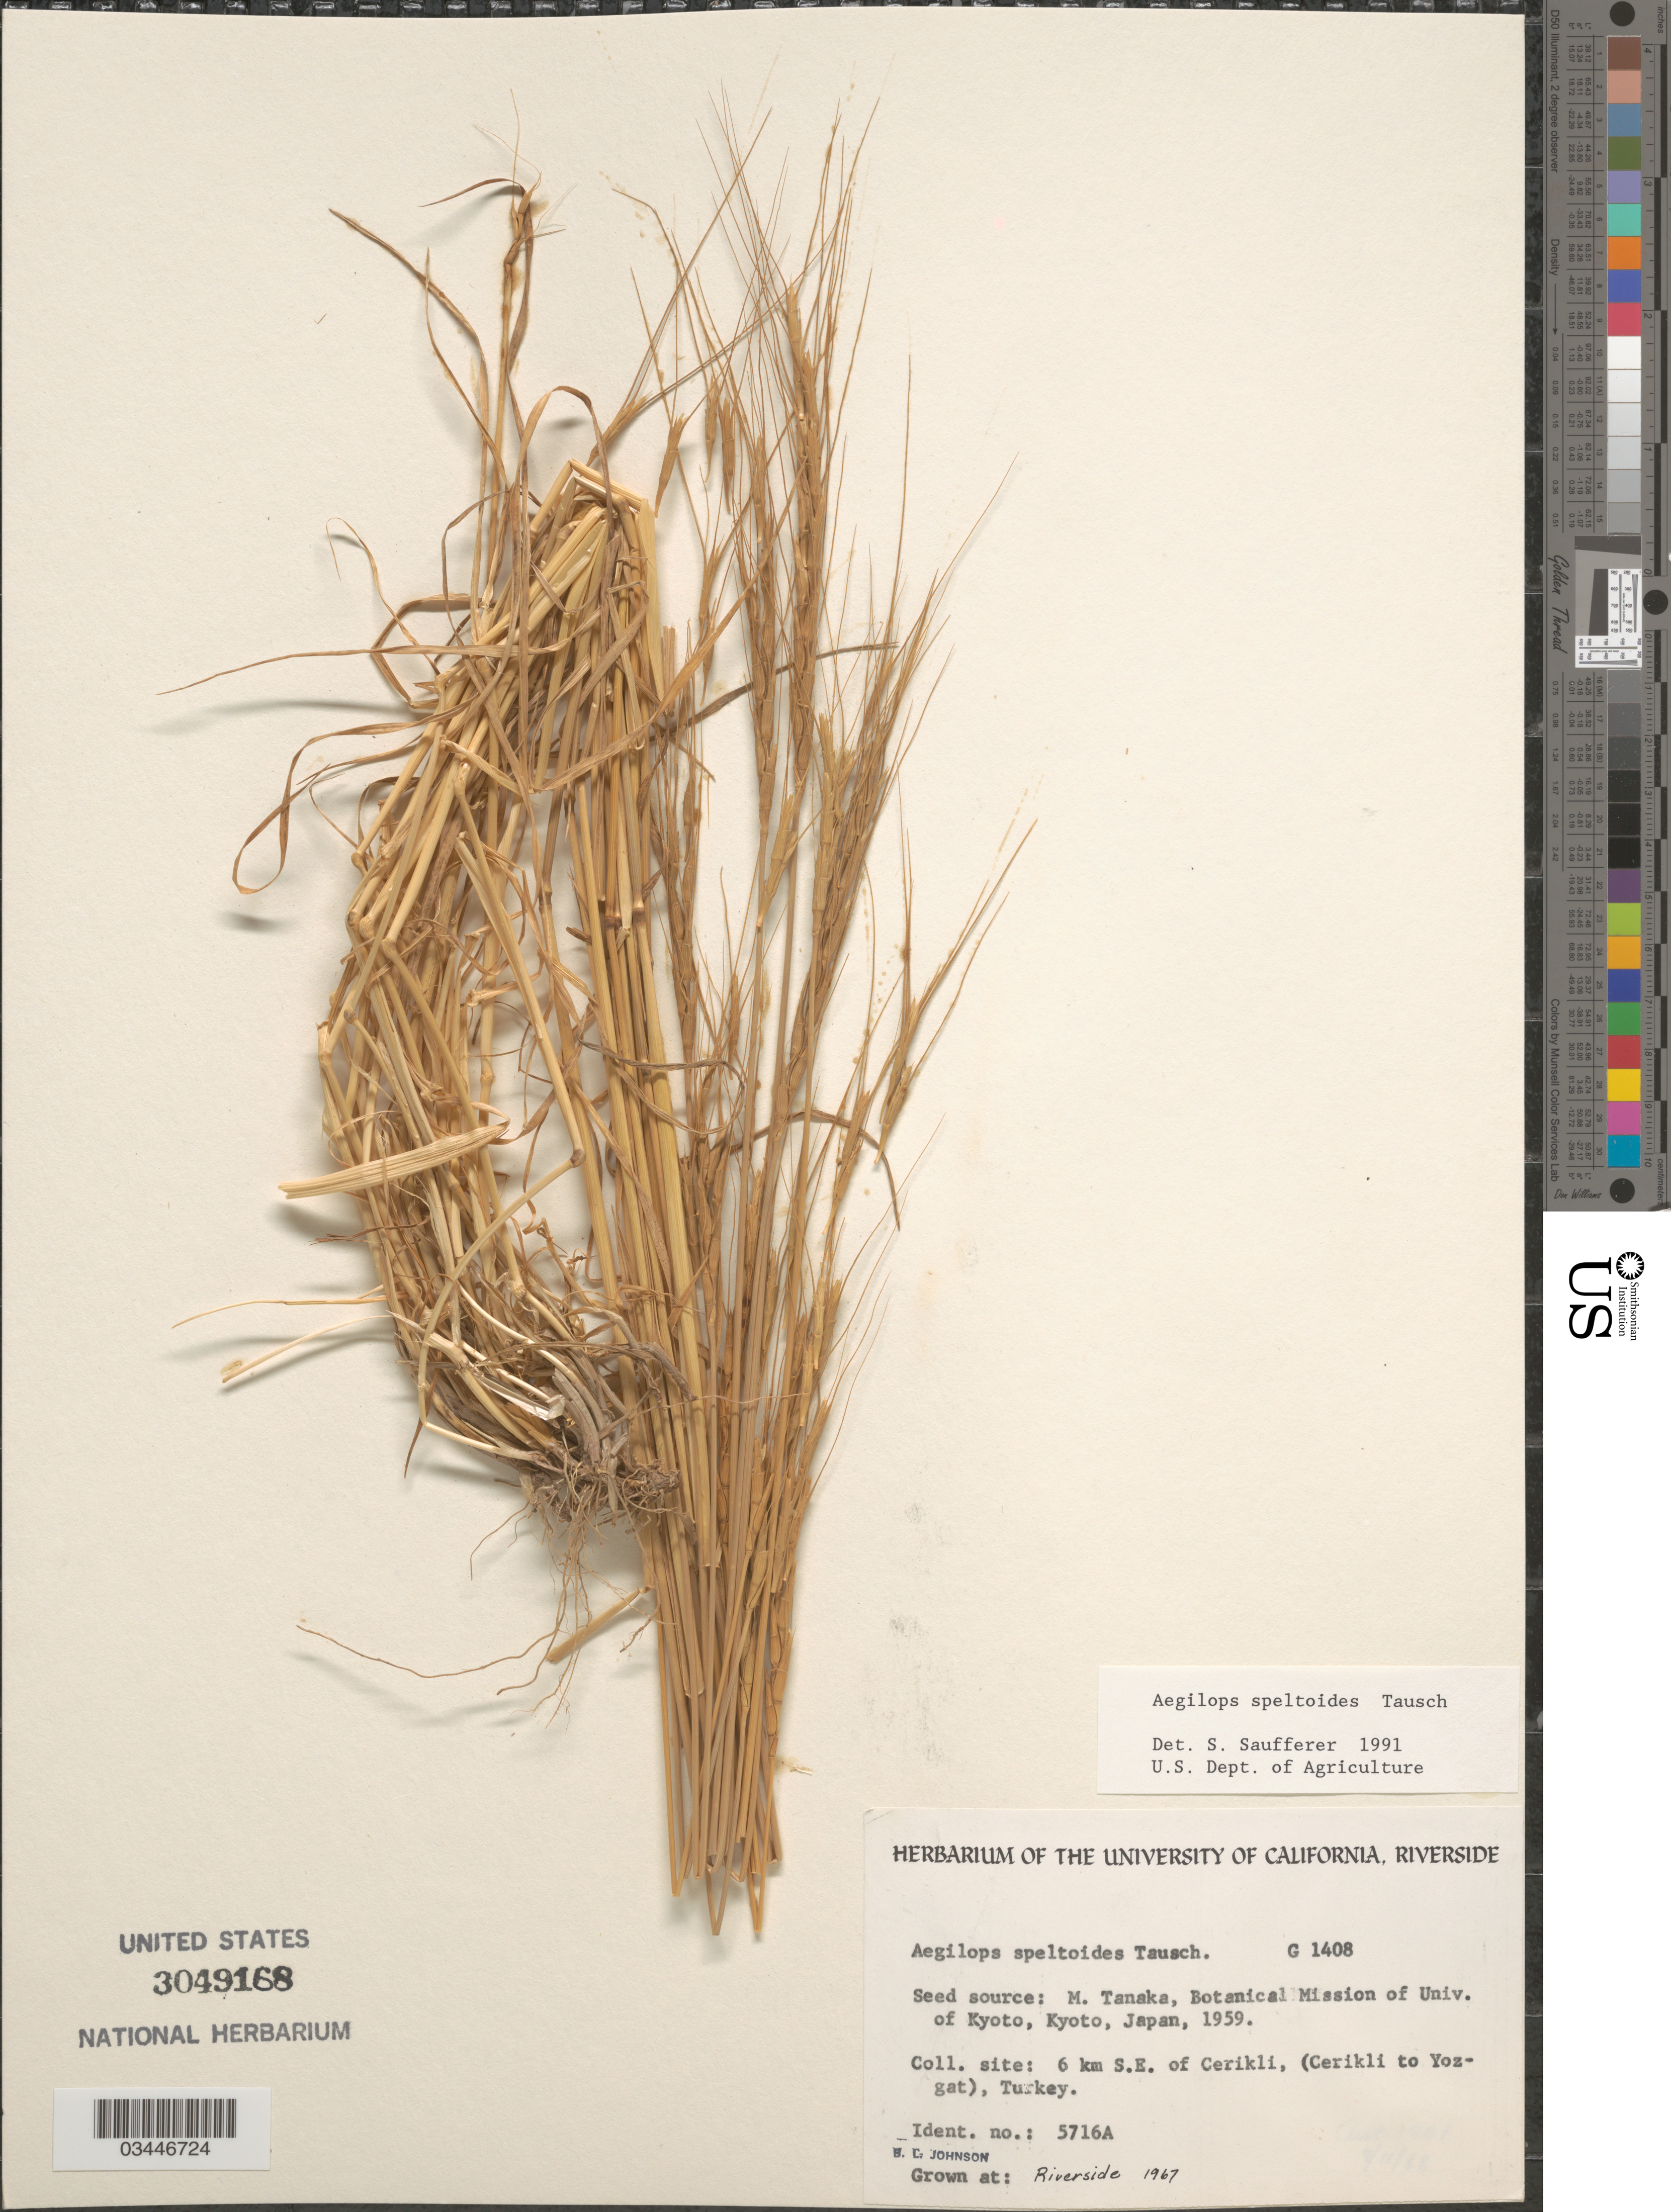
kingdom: Plantae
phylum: Tracheophyta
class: Liliopsida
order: Poales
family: Poaceae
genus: Aegilops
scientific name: Aegilops speltoides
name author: Tausch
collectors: B. Johnson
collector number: G1408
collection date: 1967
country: United States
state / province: California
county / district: Riverside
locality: Riverside.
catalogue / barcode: US 3049168